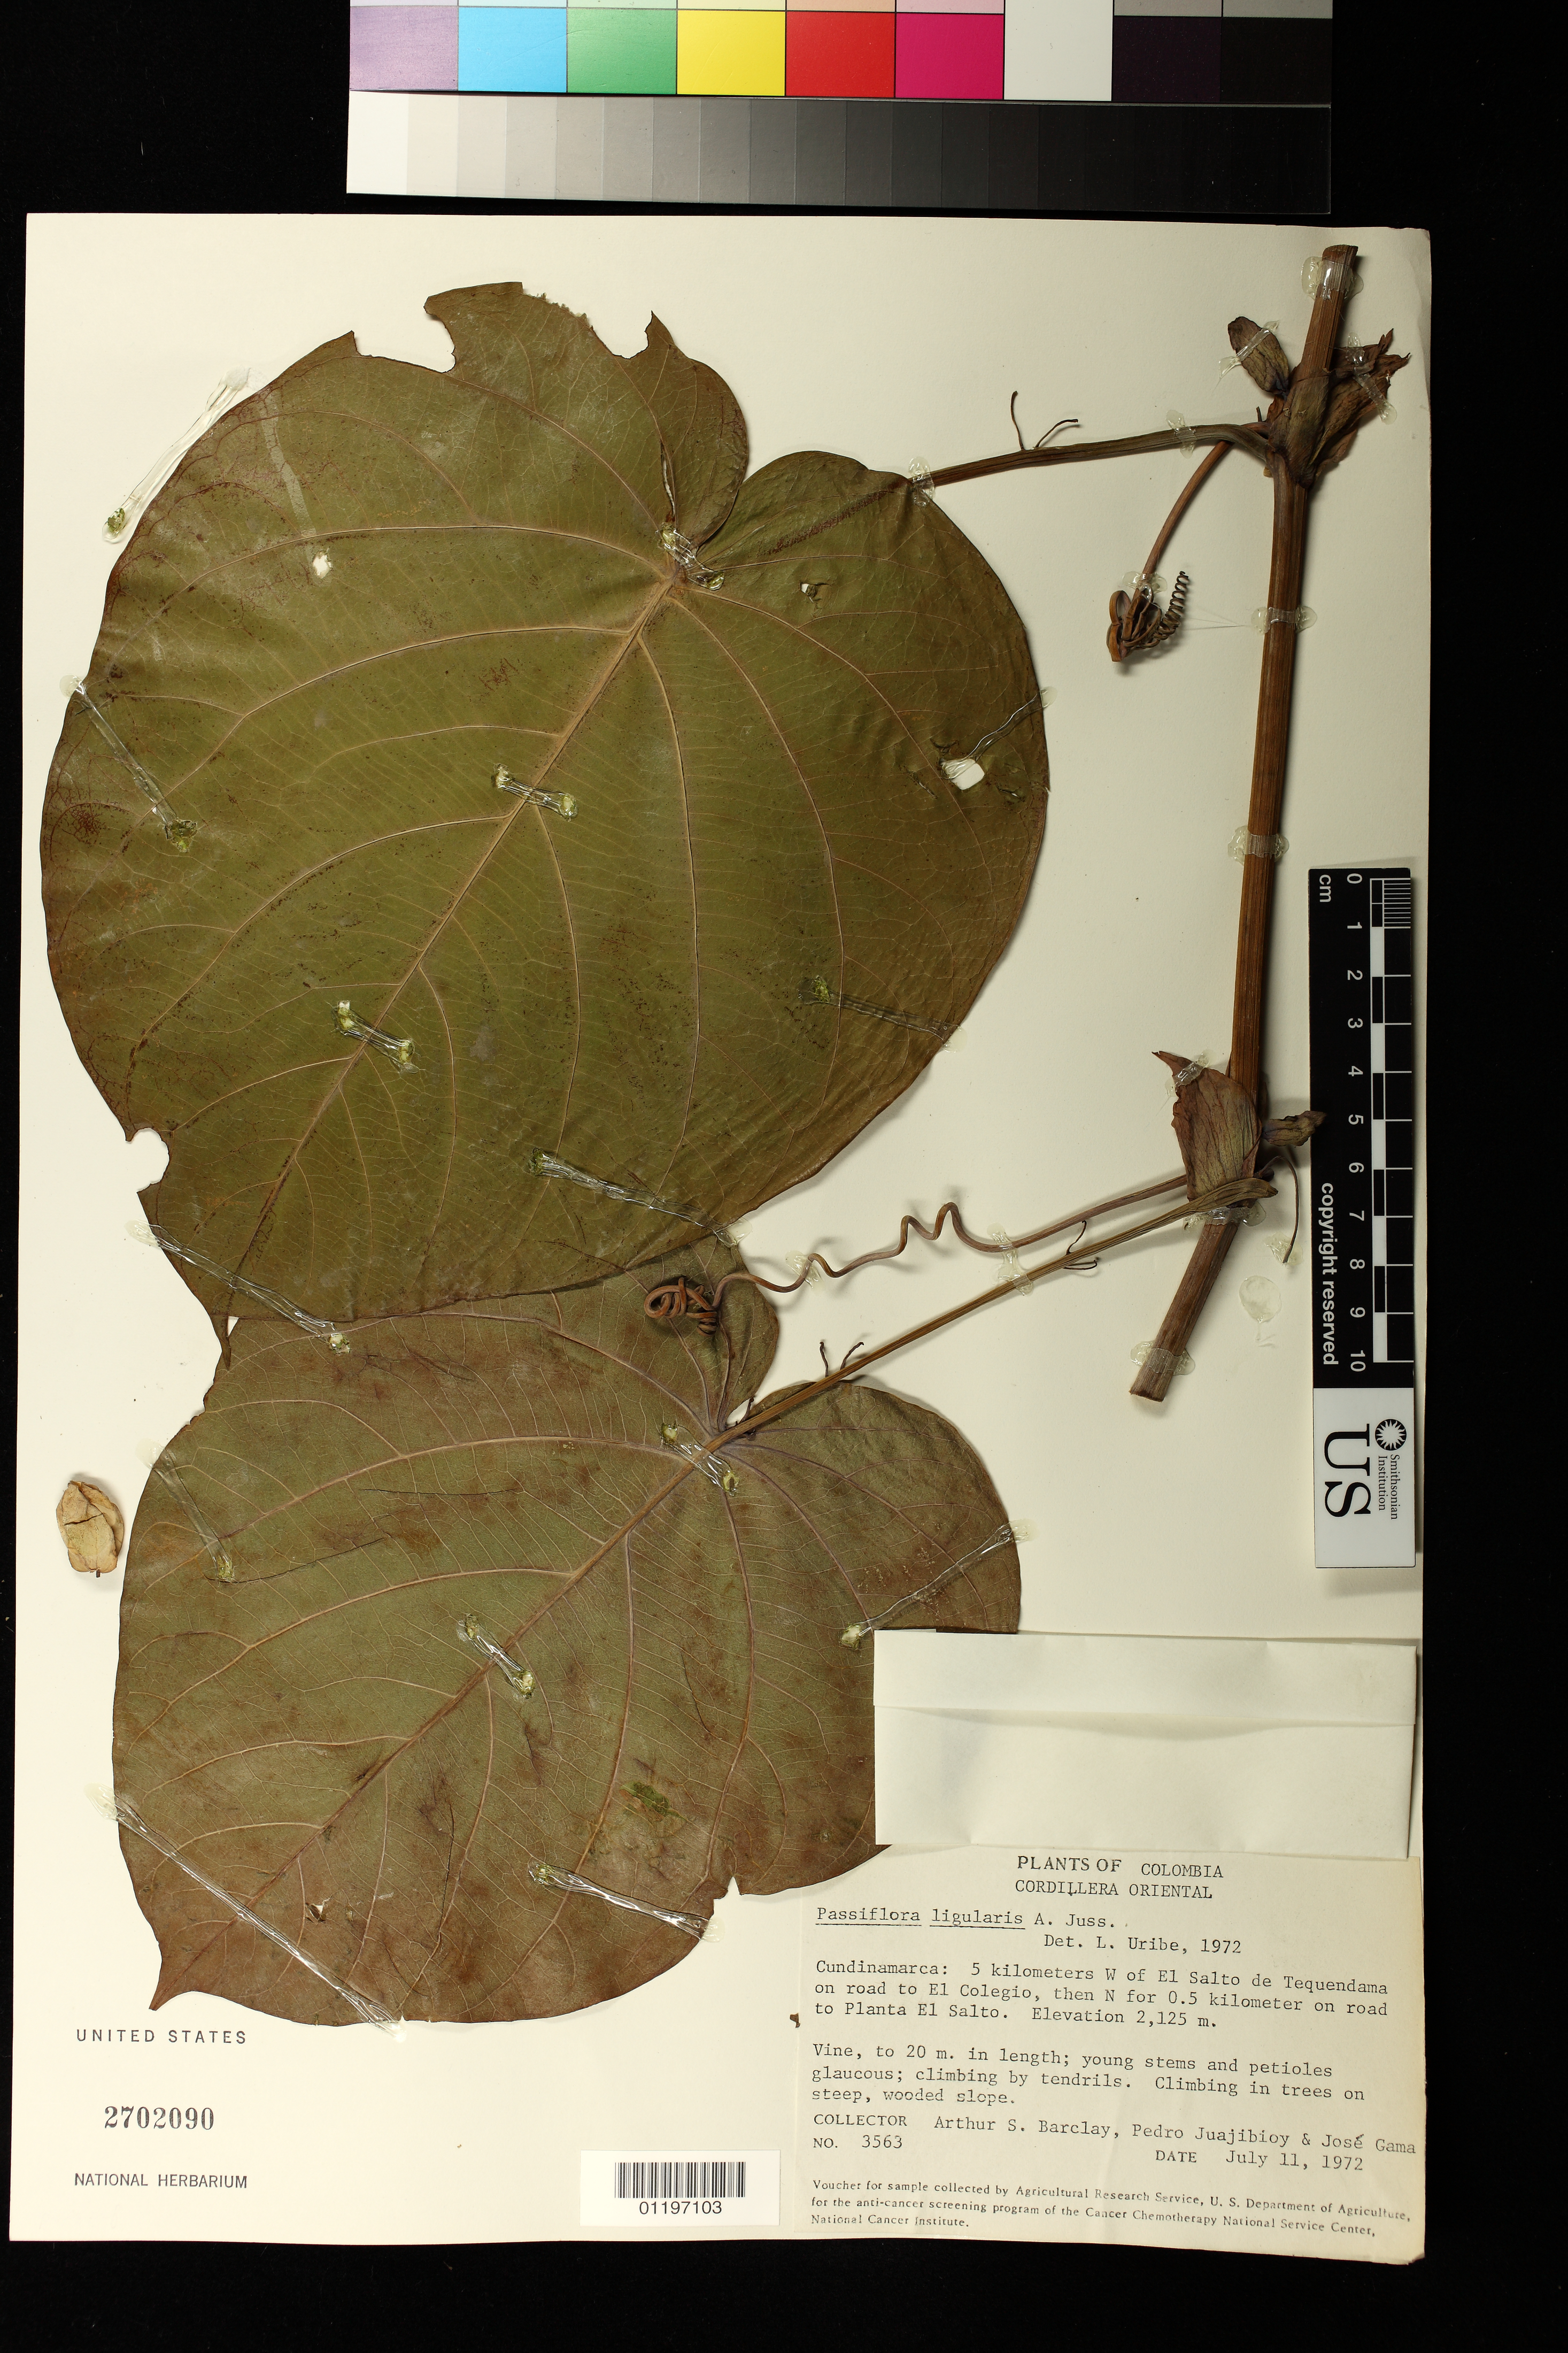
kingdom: Plantae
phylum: Tracheophyta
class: Magnoliopsida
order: Malpighiales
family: Passifloraceae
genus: Passiflora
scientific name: Passiflora ligularis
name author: Juss.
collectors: A. S. Barclay, P. Juajibioy & J. Gama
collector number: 3563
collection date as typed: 07 Nov 1972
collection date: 1972-11-07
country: Colombia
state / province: Cundinamarca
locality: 5 kilometers W. of El Salto de Tequendama on road to El Colegio, then N for 0.5 kilometer on road to Planta El Salto. Climbing on trees on steep, wooded slope.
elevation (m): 2125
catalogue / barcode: US 2702090